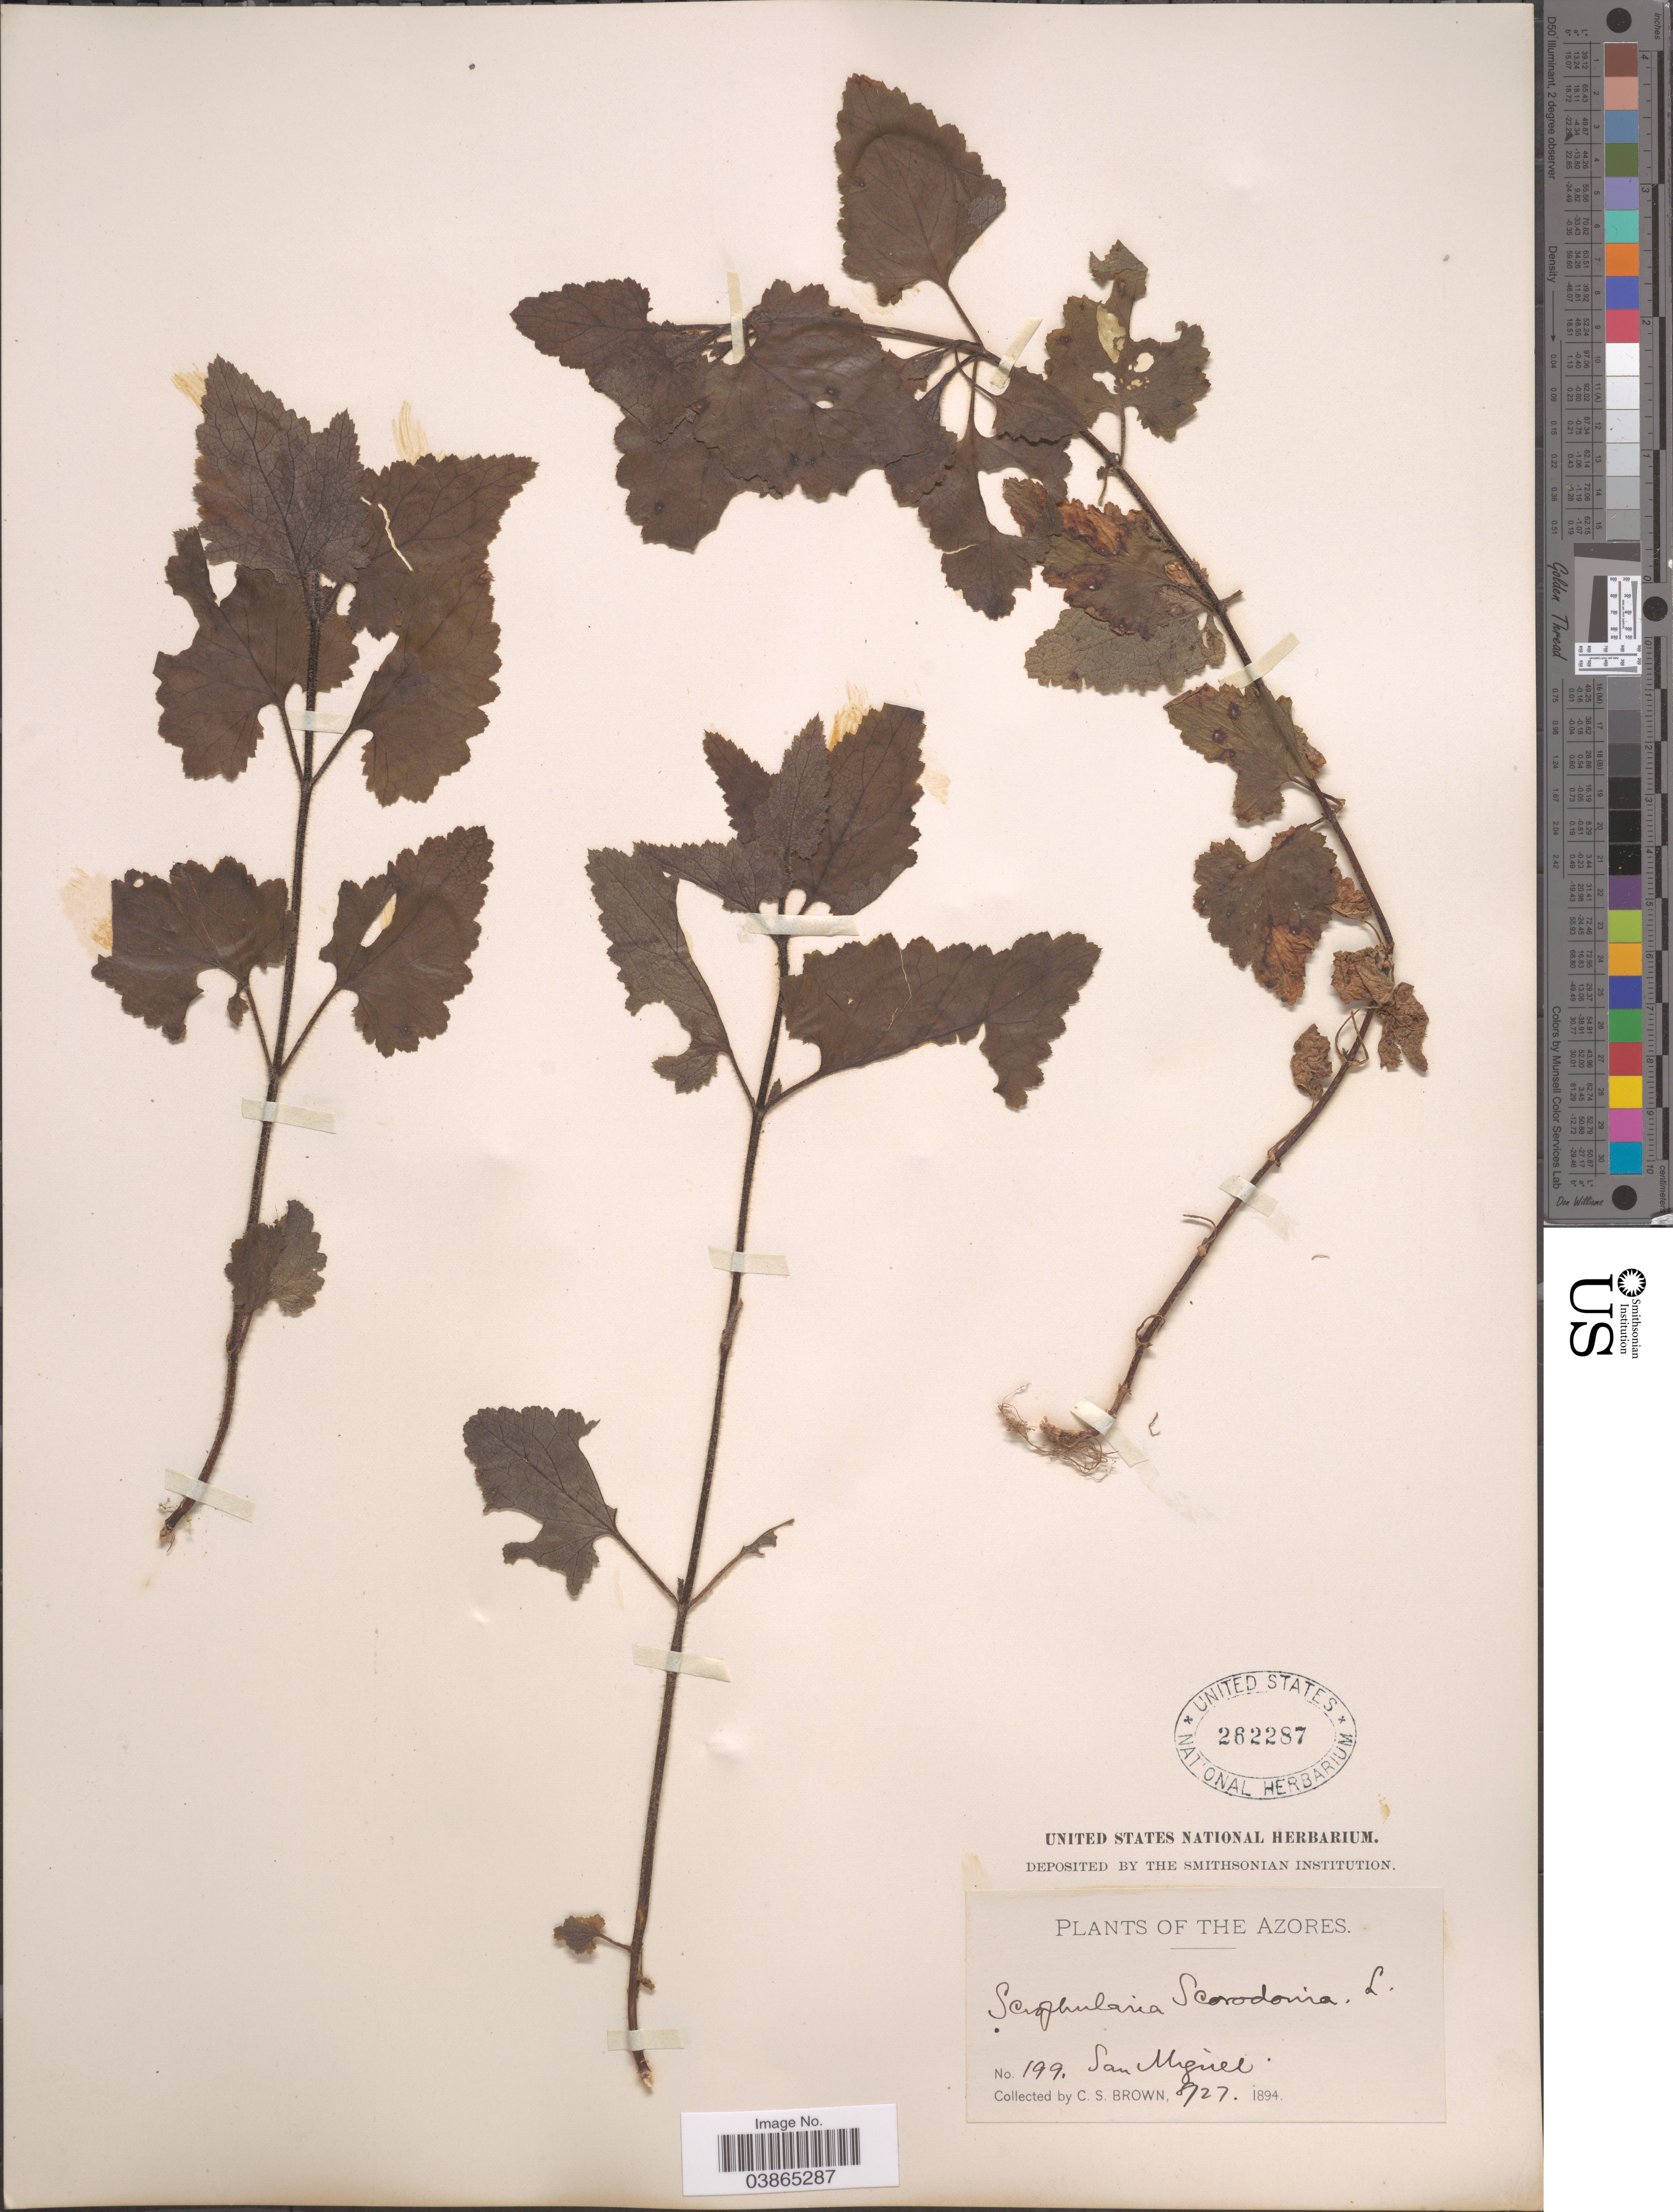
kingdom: Plantae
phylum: Tracheophyta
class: Magnoliopsida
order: Lamiales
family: Scrophulariaceae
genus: Scrophularia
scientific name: Scrophularia scorodonia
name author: L.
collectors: C. S. Brown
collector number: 199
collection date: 1894-08-27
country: Portugal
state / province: Azores (Aut. Reg.)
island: São Miguel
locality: The Azores. San Miguel.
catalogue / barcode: US 262287